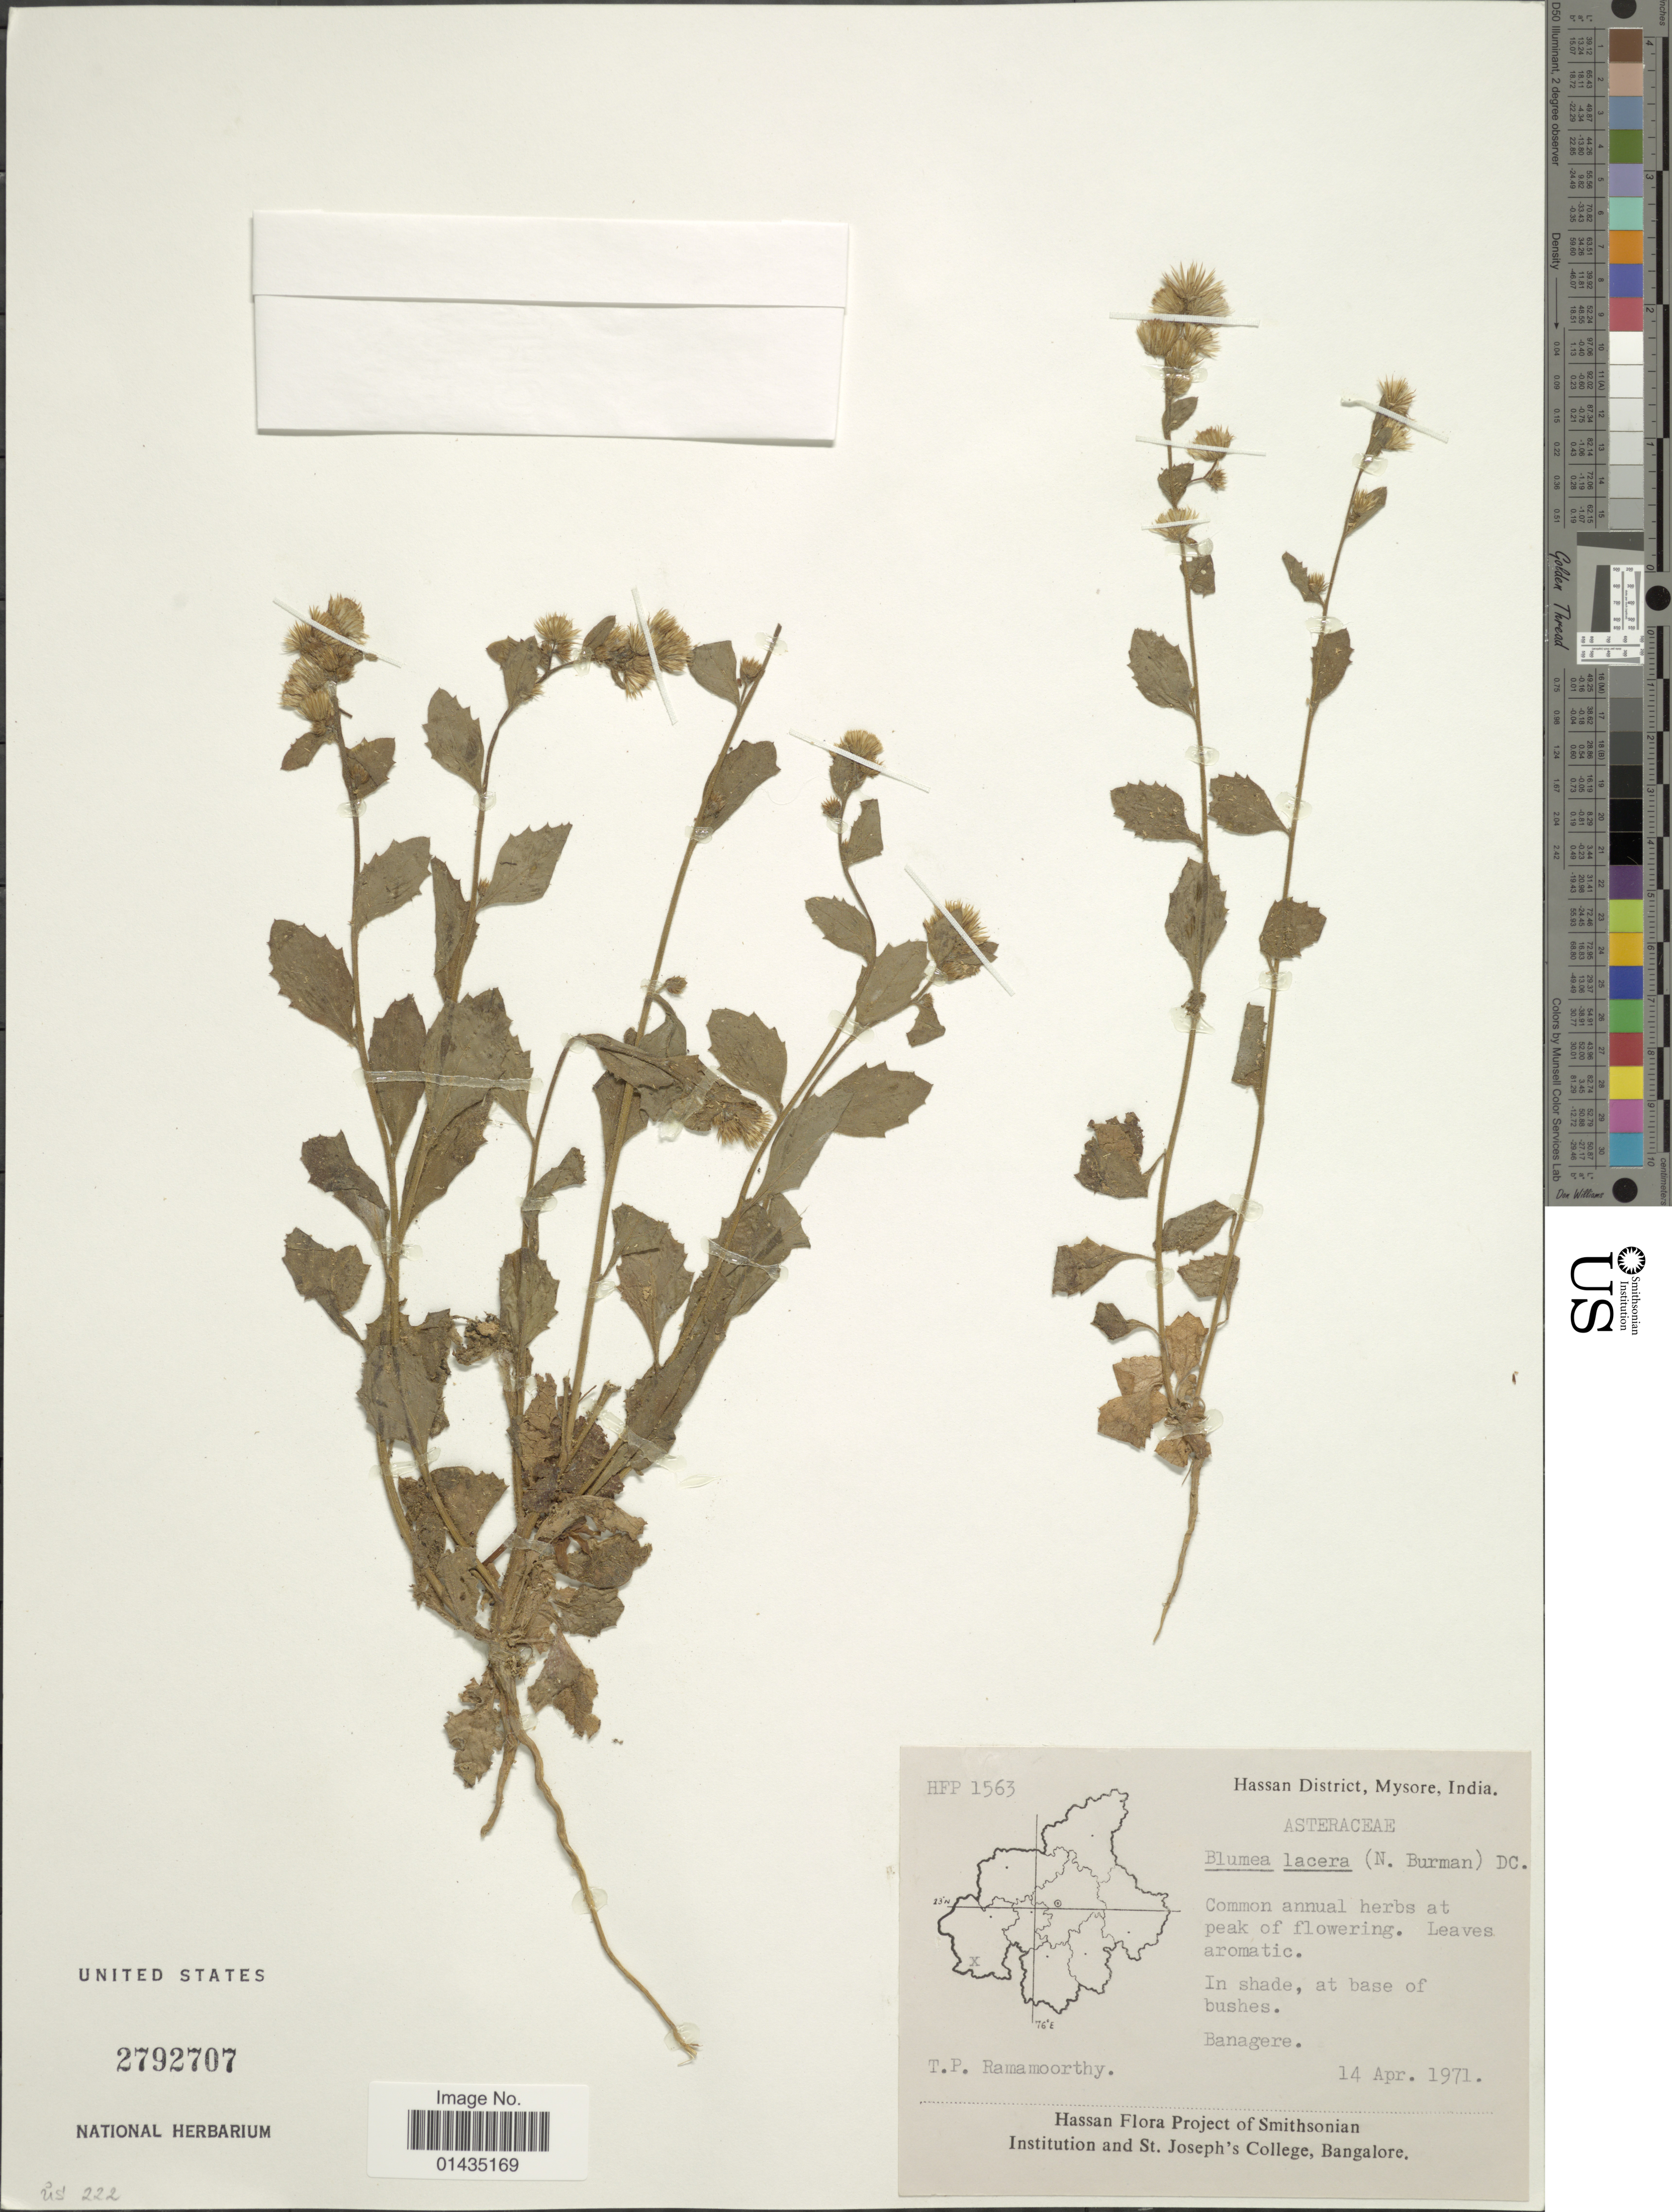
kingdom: Plantae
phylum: Tracheophyta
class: Magnoliopsida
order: Asterales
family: Asteraceae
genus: Blumea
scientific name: Blumea lacera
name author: (Roxb.) DC.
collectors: T. P. Ramamoorthy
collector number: HFP1563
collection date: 1971-04-14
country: India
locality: Hassan District, Mysore, Banagere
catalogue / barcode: US 2792707